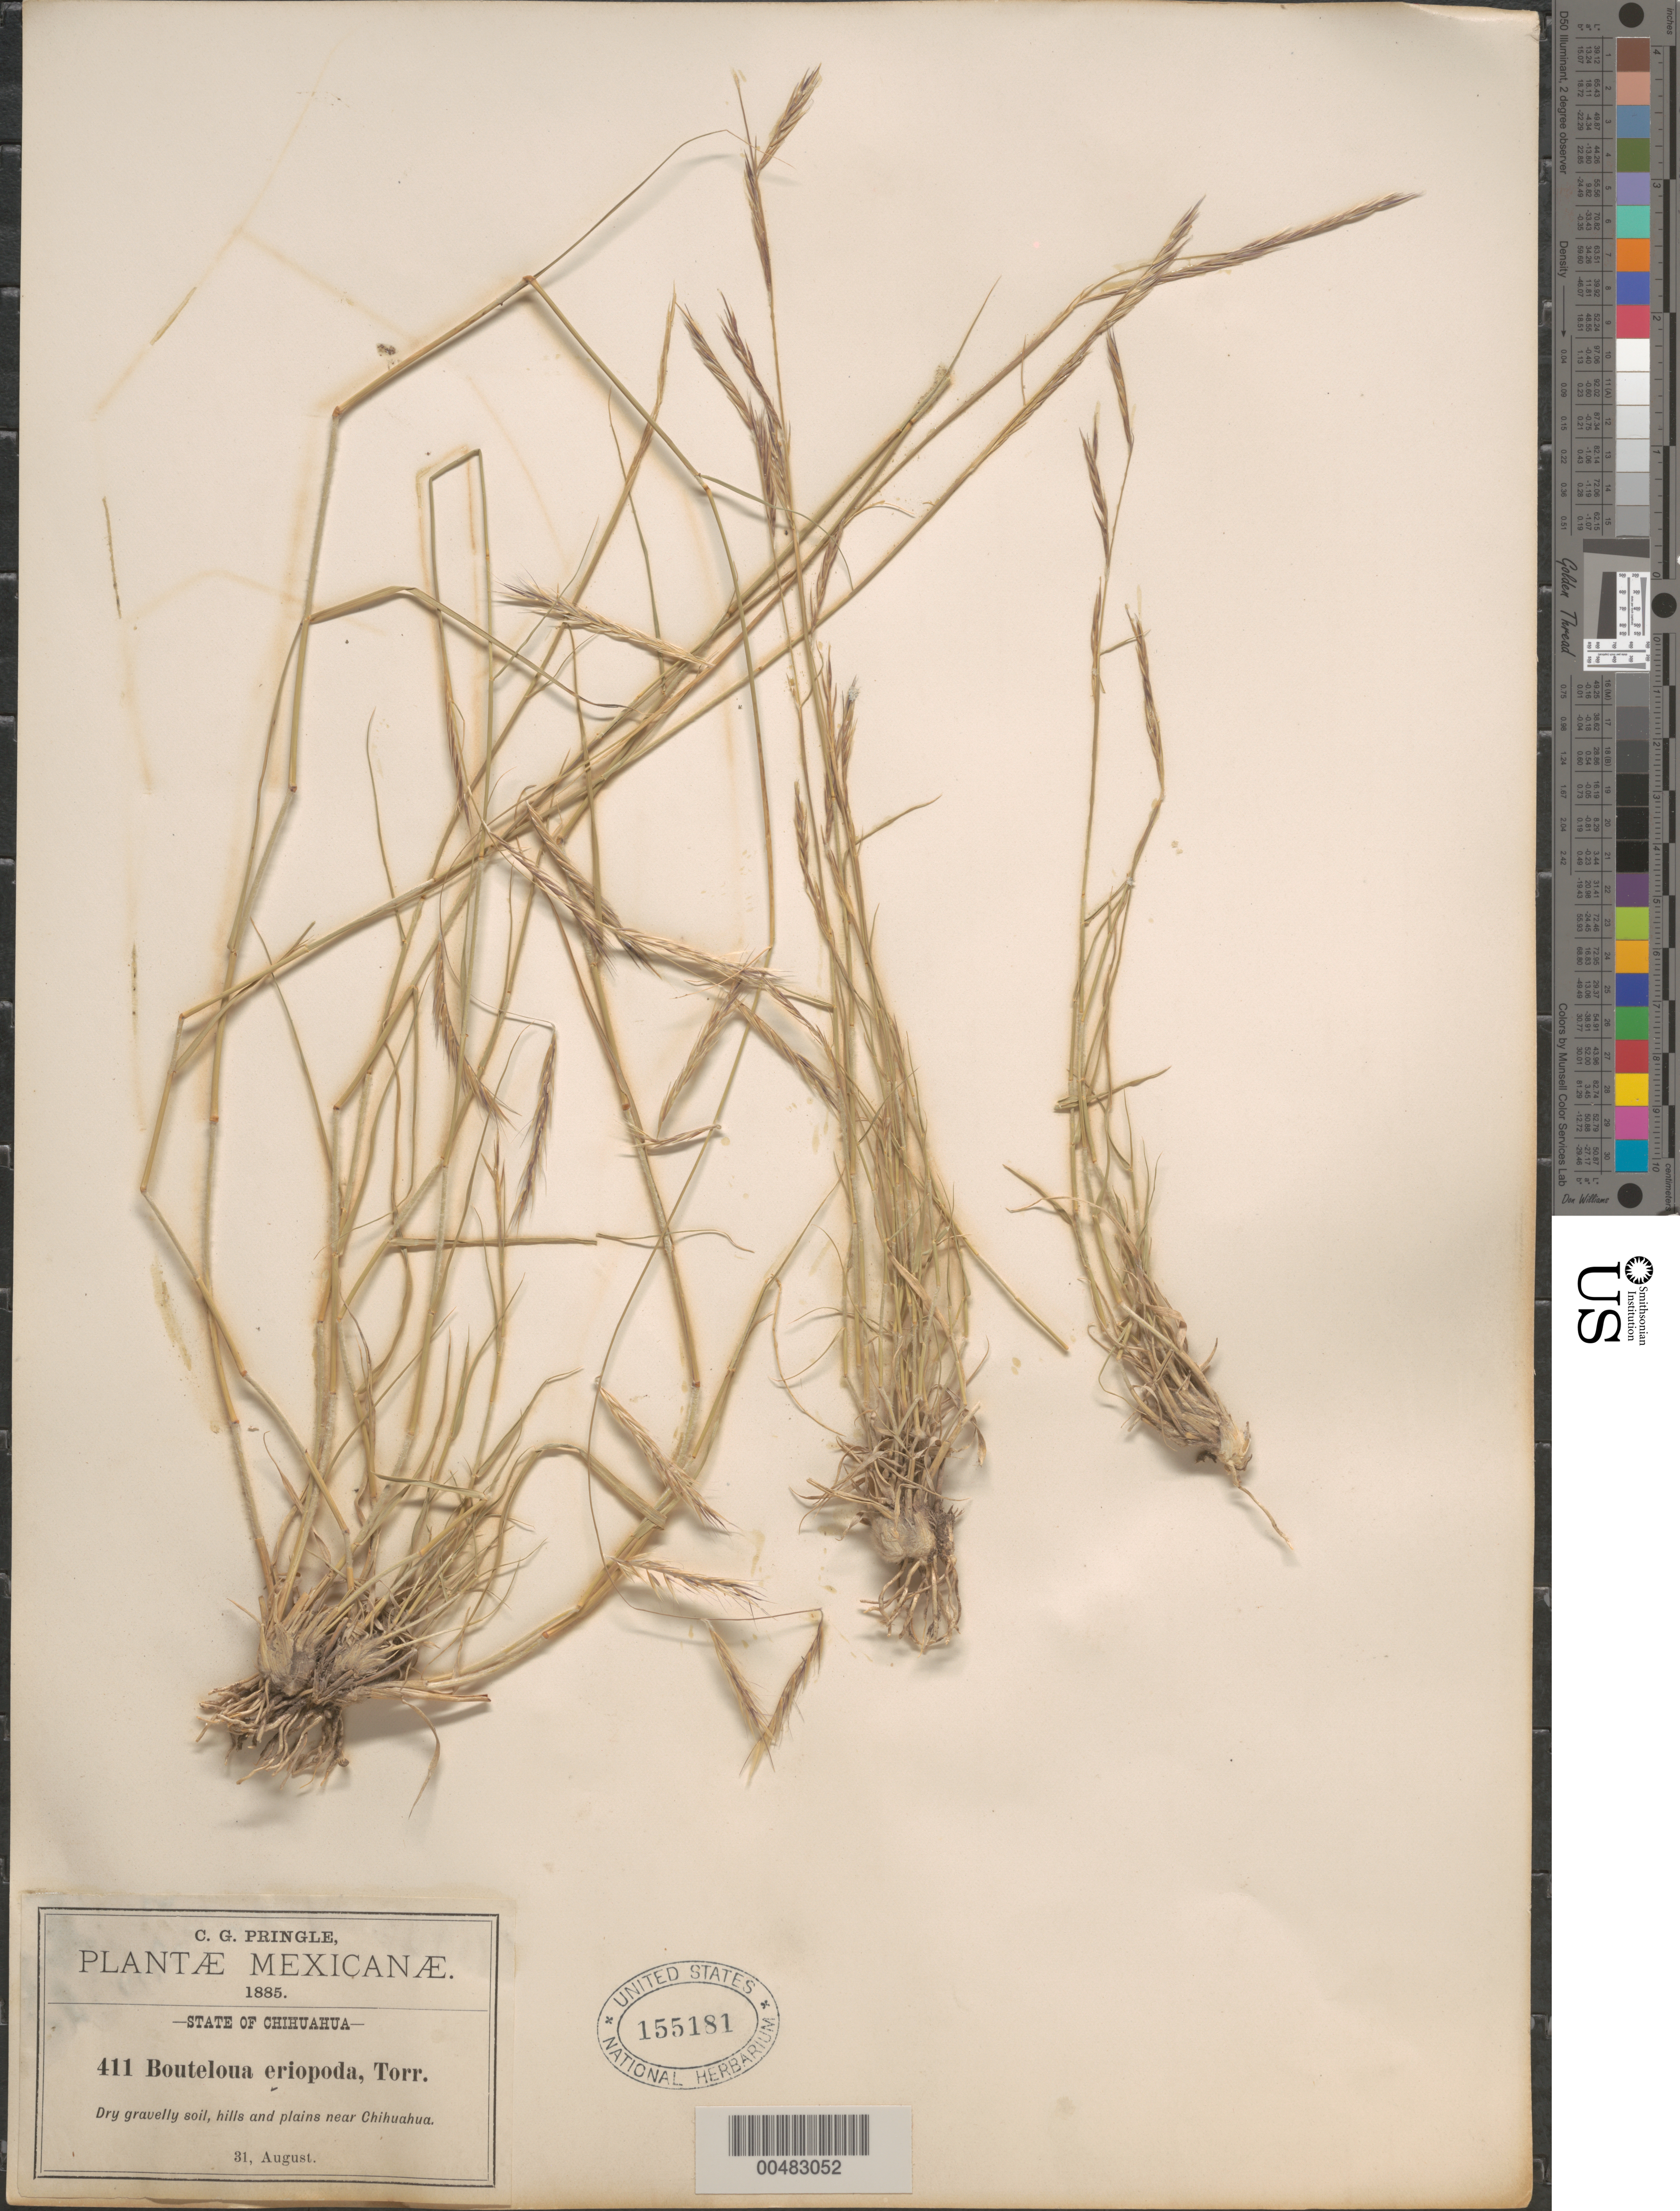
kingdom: Plantae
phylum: Tracheophyta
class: Liliopsida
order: Poales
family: Poaceae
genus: Bouteloua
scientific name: Bouteloua eriopoda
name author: (Torr.) Torr.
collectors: C. G. Pringle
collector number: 411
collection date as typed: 31 Aug 1885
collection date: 1885-08-31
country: Mexico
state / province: Chihuahua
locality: Hills and plains near Chihuahua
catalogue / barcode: US 155181